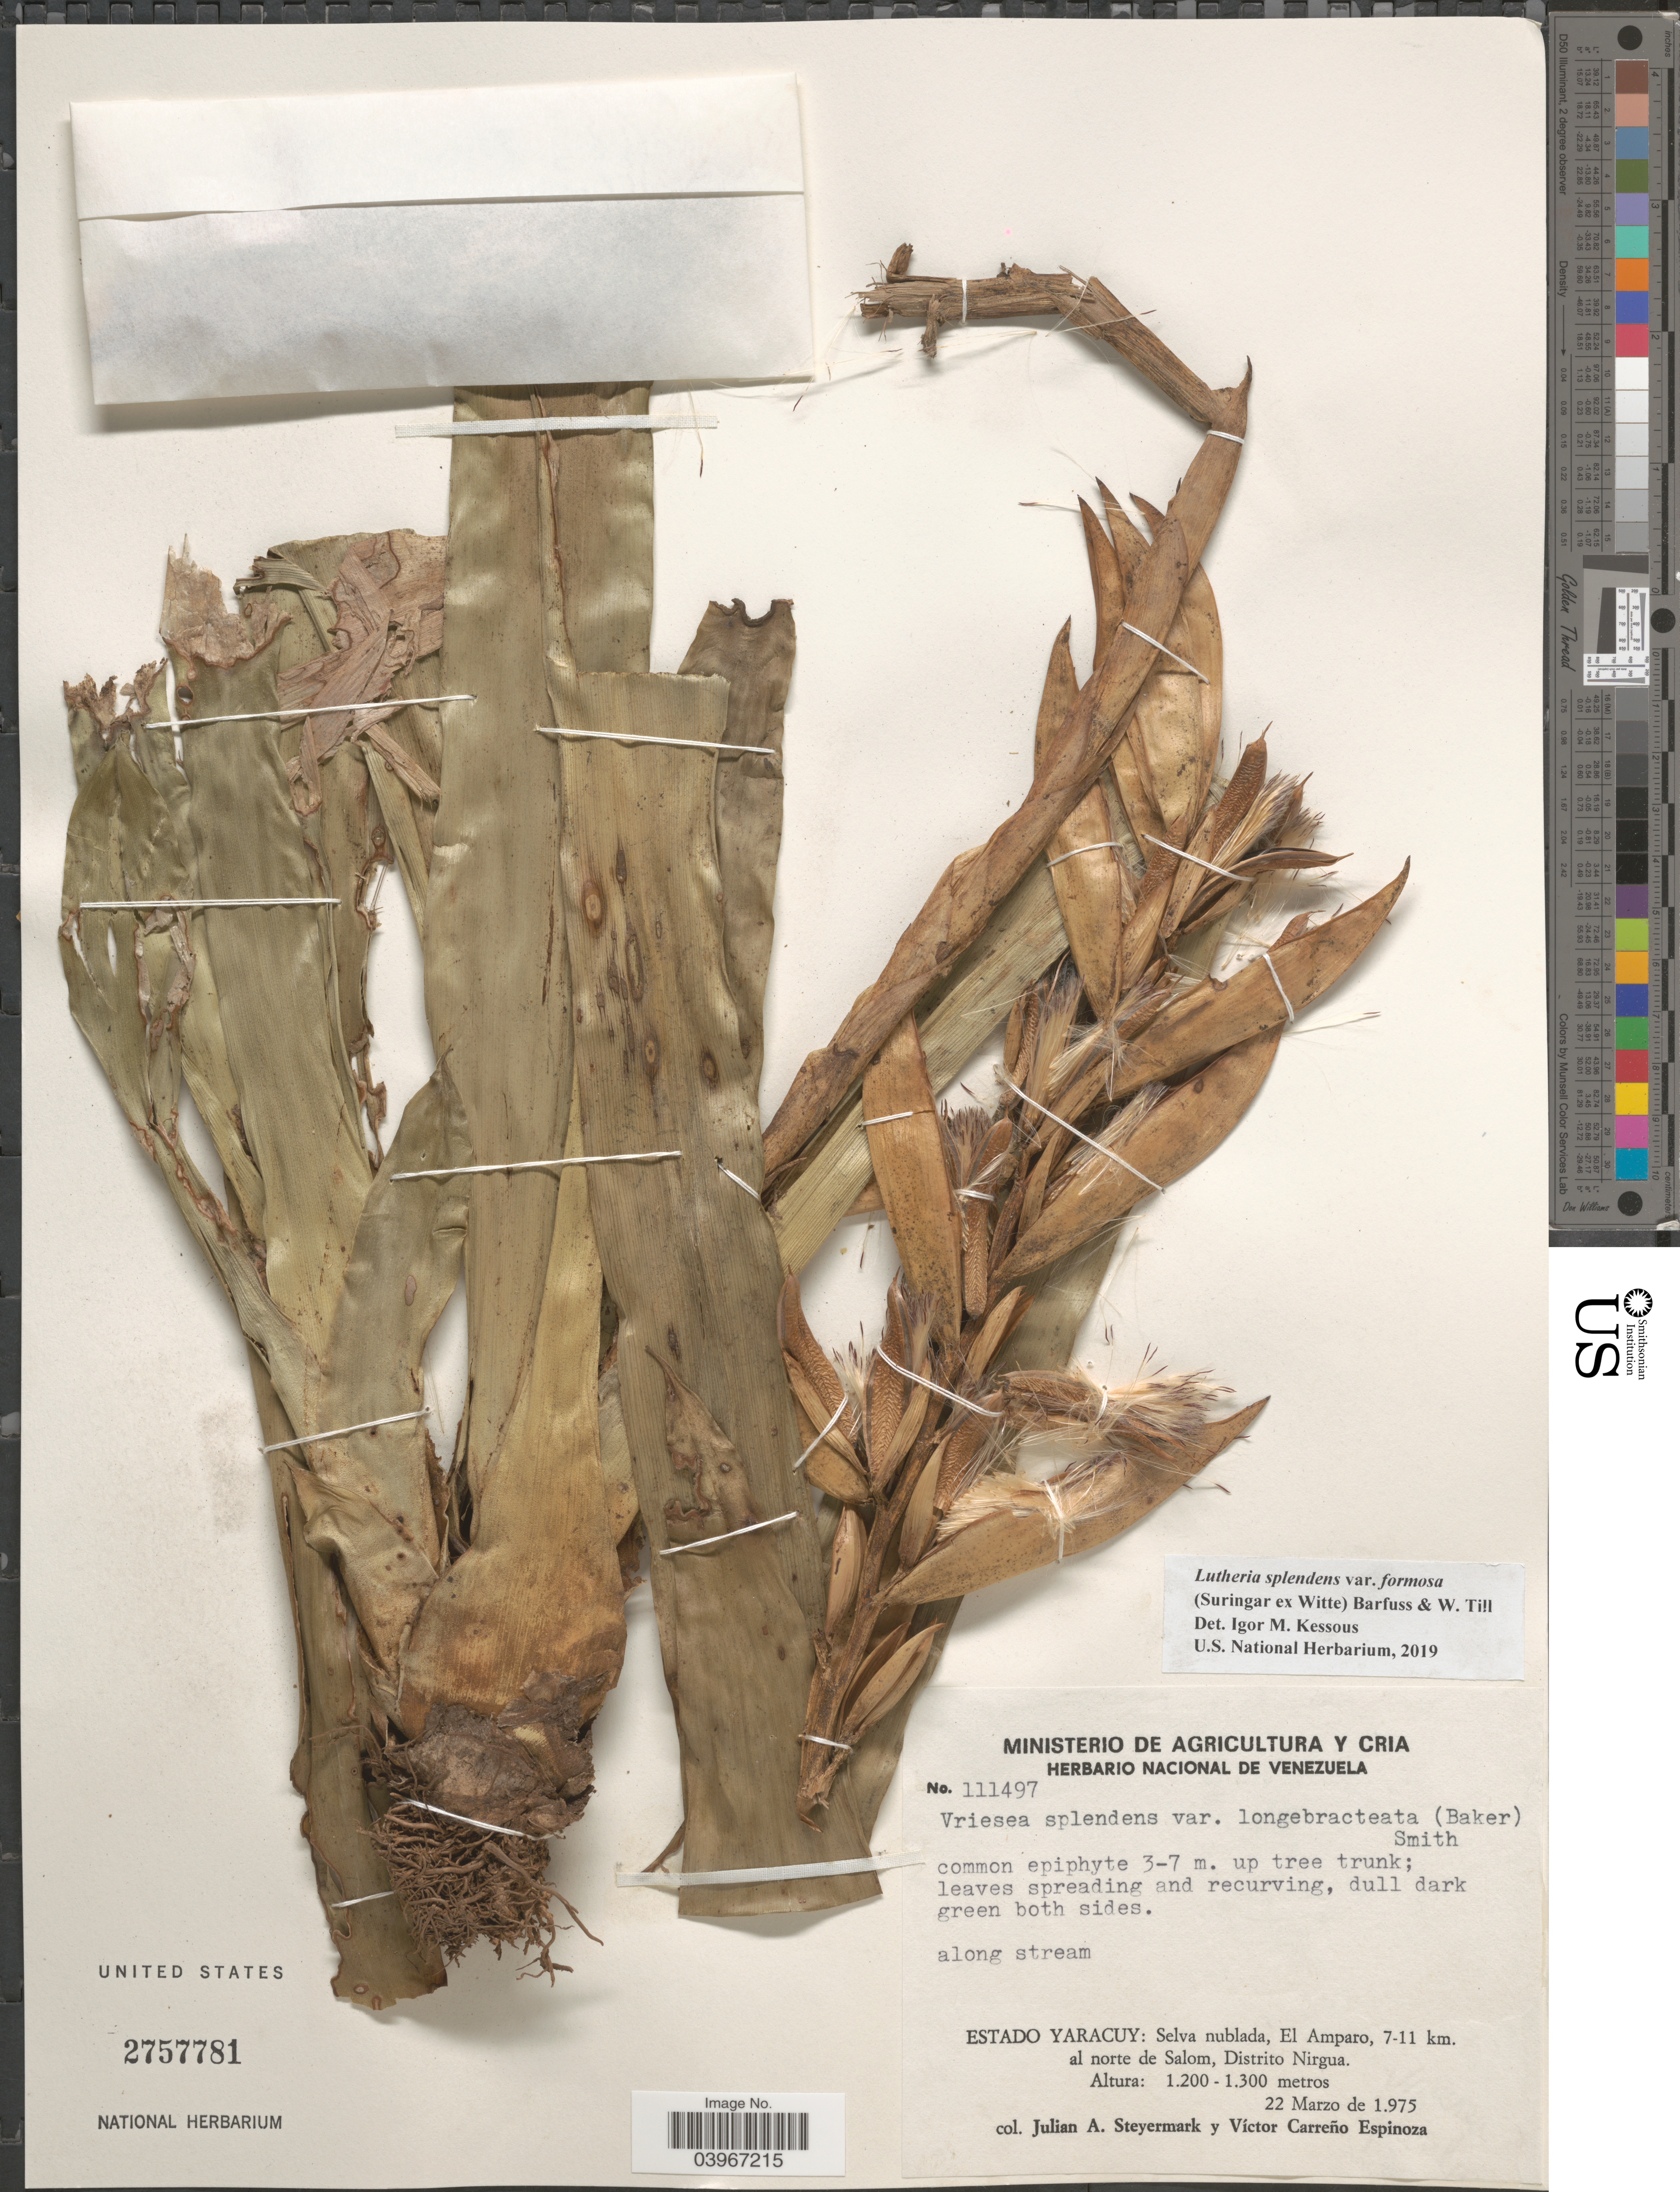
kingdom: Plantae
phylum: Tracheophyta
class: Liliopsida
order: Poales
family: Bromeliaceae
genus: Lutheria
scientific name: Lutheria splendens var. formosa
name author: (Suringar ex Witte) Barfuss & W. Till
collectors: J. Steyermark & V. Carreño E.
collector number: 111497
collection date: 1975-03-22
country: Venezuela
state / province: Yaracuy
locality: Selva nublada, El Amparo, 7-11 km. al norte de Salom, Distrito Nirgua.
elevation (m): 1200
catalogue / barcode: US 2757781